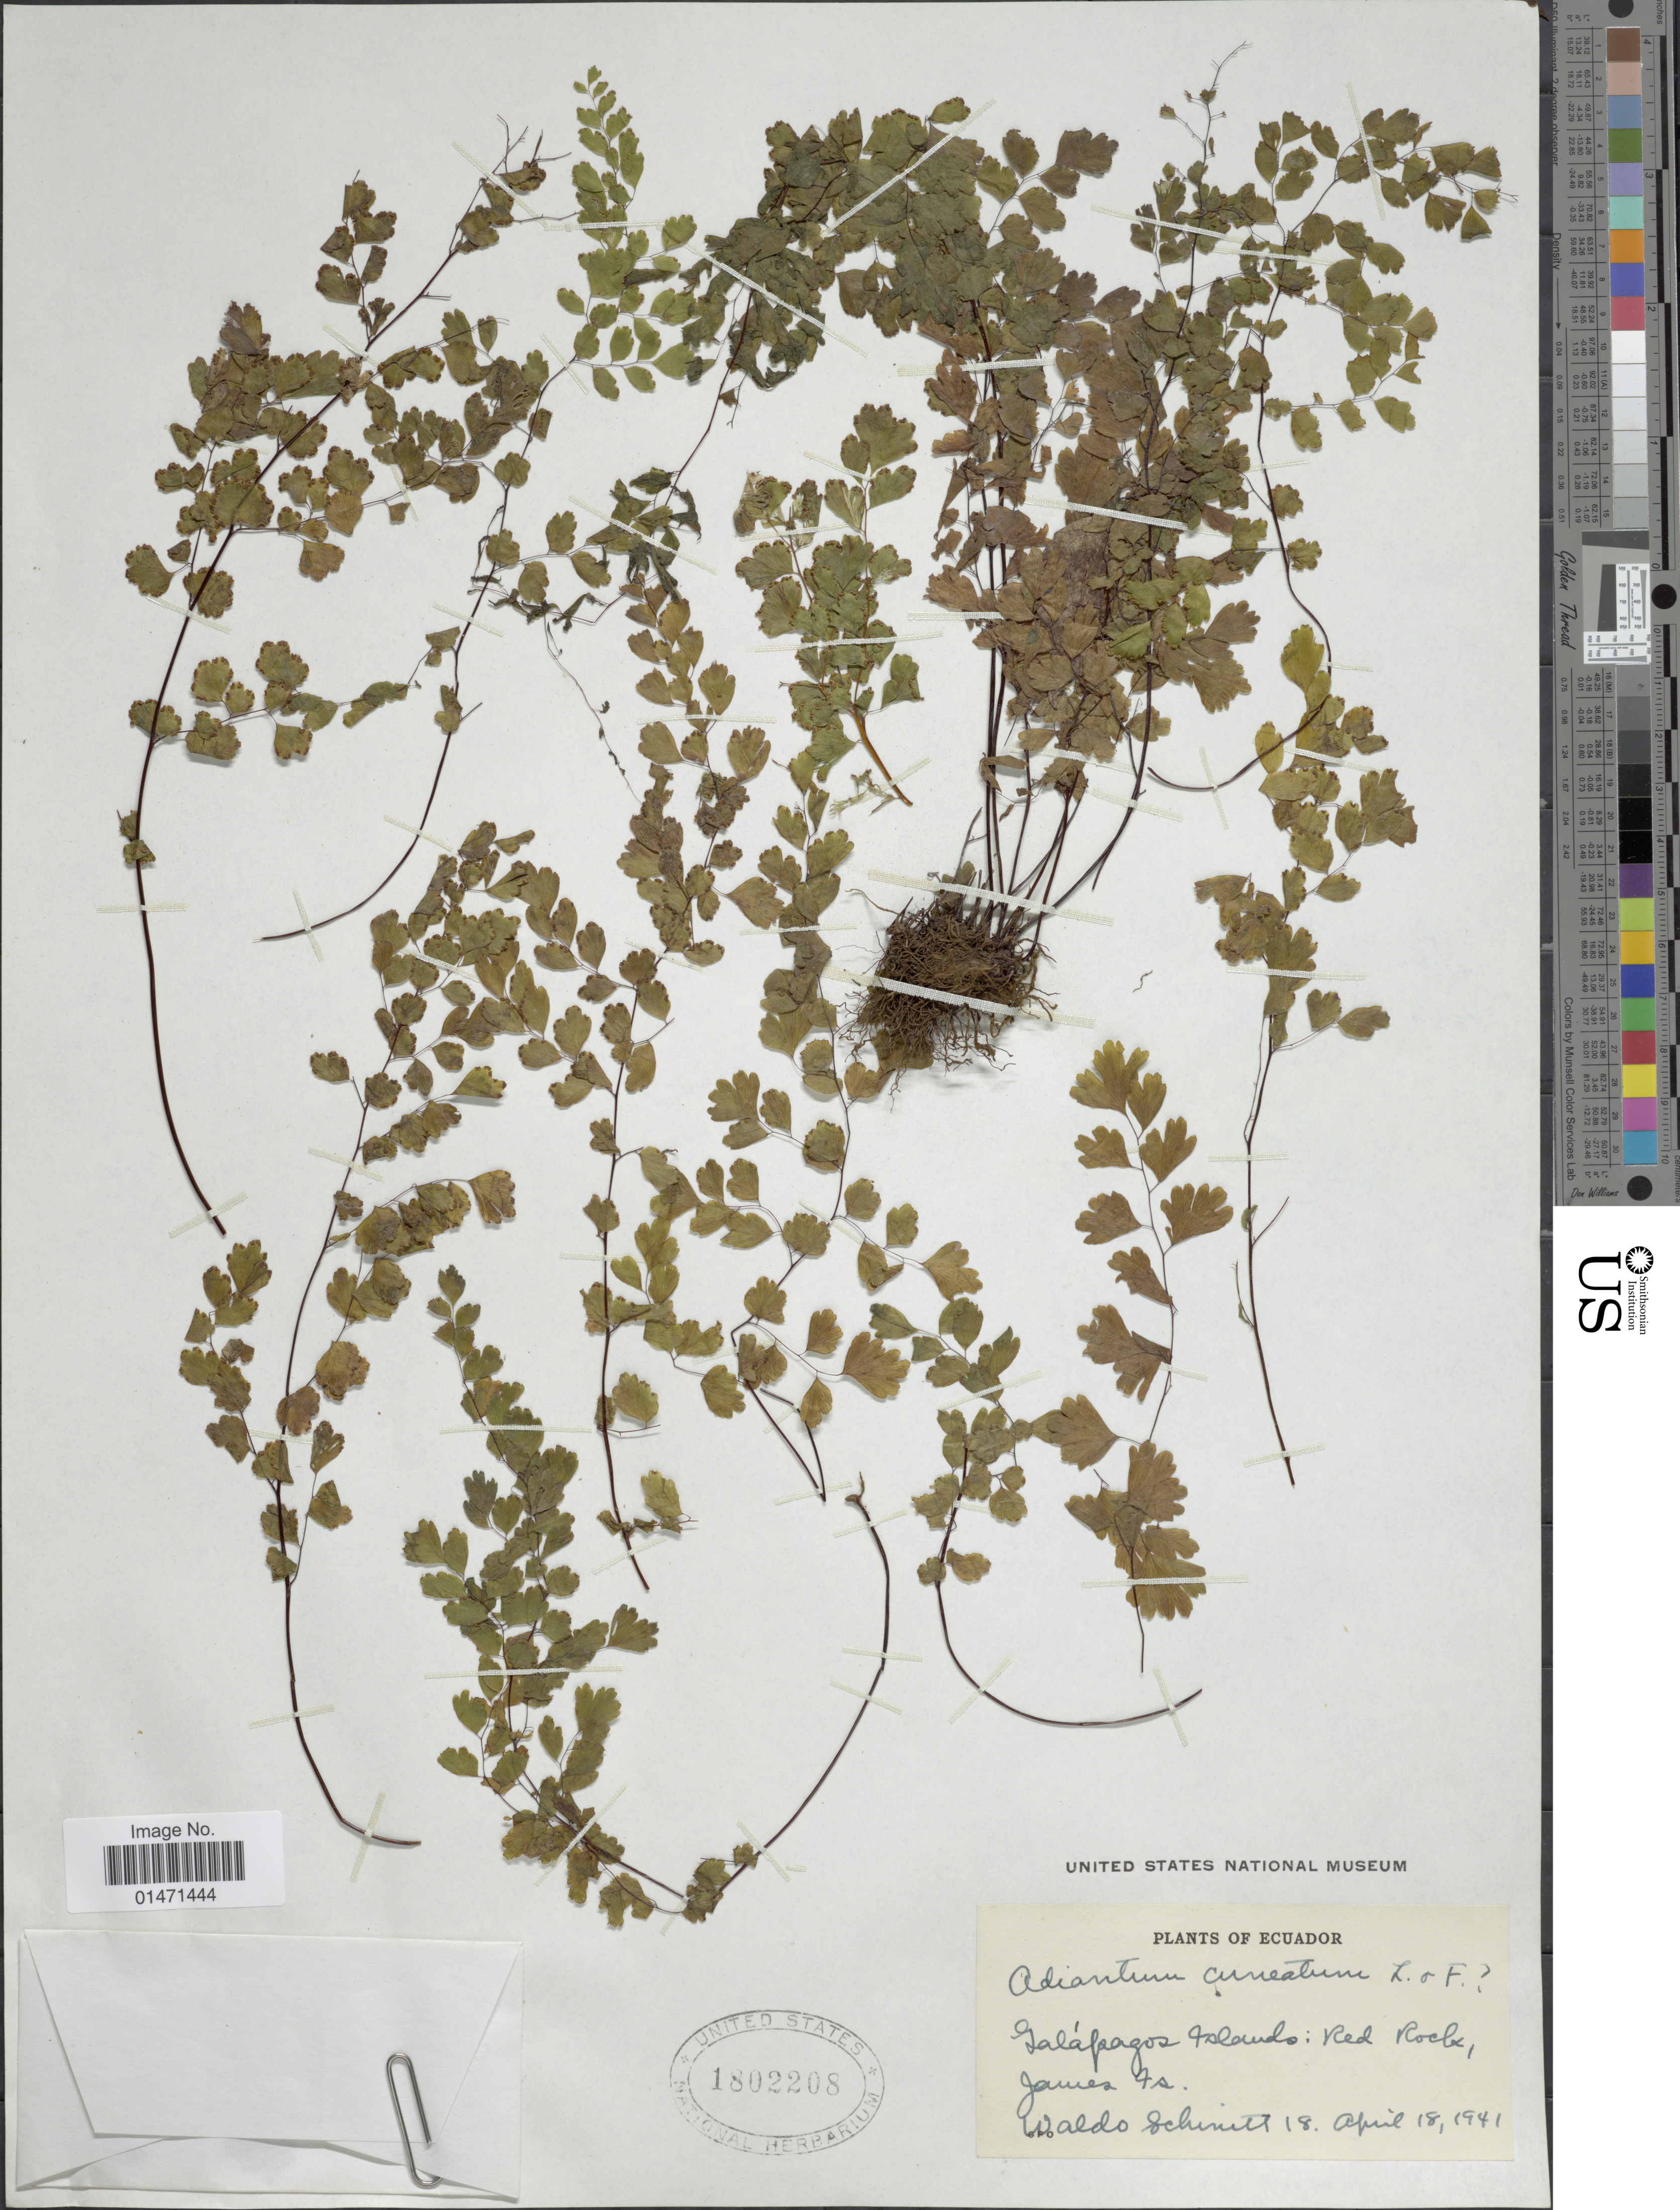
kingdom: Plantae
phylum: Tracheophyta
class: Polypodiopsida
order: Polypodiales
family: Pteridaceae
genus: Adiantum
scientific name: Adiantum raddianum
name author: C. Presl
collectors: W. L. Schmitt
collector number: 18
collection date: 1941-04-18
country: Ecuador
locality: Plants of Ecuador, Galapagos Islands: Red Rock, James Is.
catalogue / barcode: US 1802208